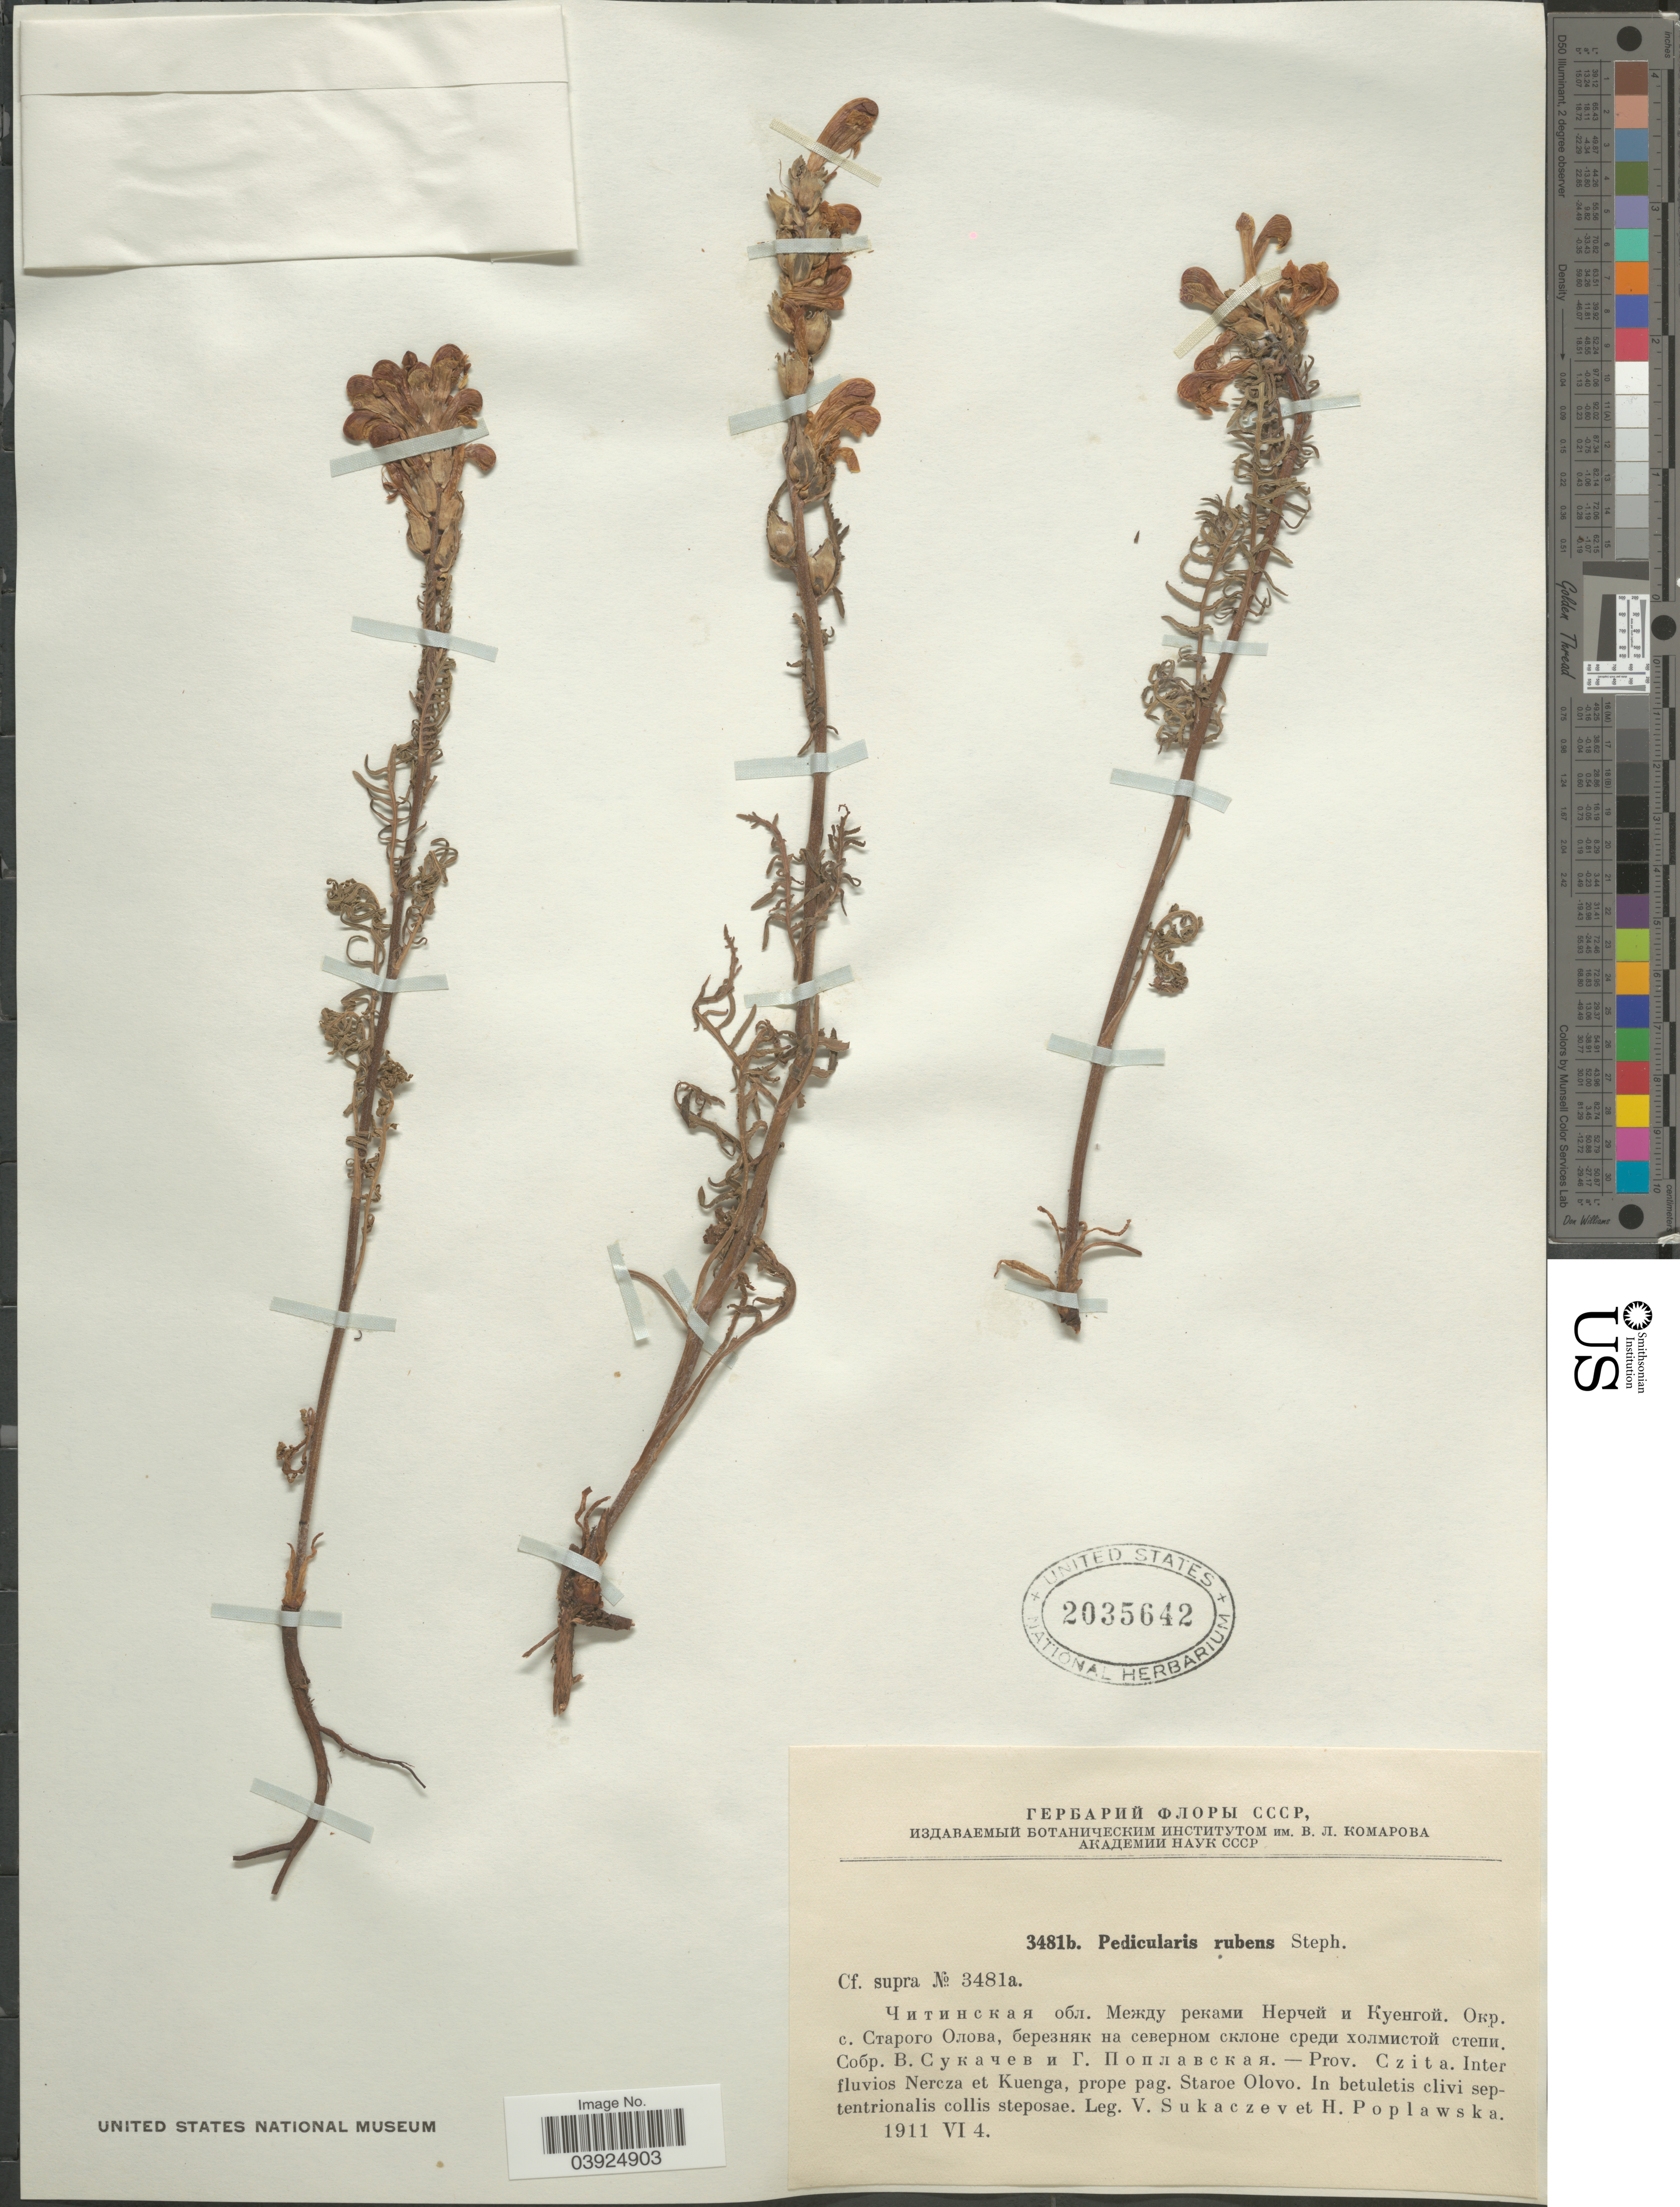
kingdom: Plantae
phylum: Tracheophyta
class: Magnoliopsida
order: Lamiales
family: Orobanchaceae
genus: Pedicularis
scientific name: Pedicularis rubens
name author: Steph.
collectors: V. Sukaczev & H. Poplawska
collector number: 3481b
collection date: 1911-06-04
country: Russian Federation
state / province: Zabaykalsky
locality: Prov. Czita. Inter fluvios Nercza et Kuenga, prope pag. Staroe Olovo. In betuletis clivi septentrionalis collis steposae.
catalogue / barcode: US 2035642